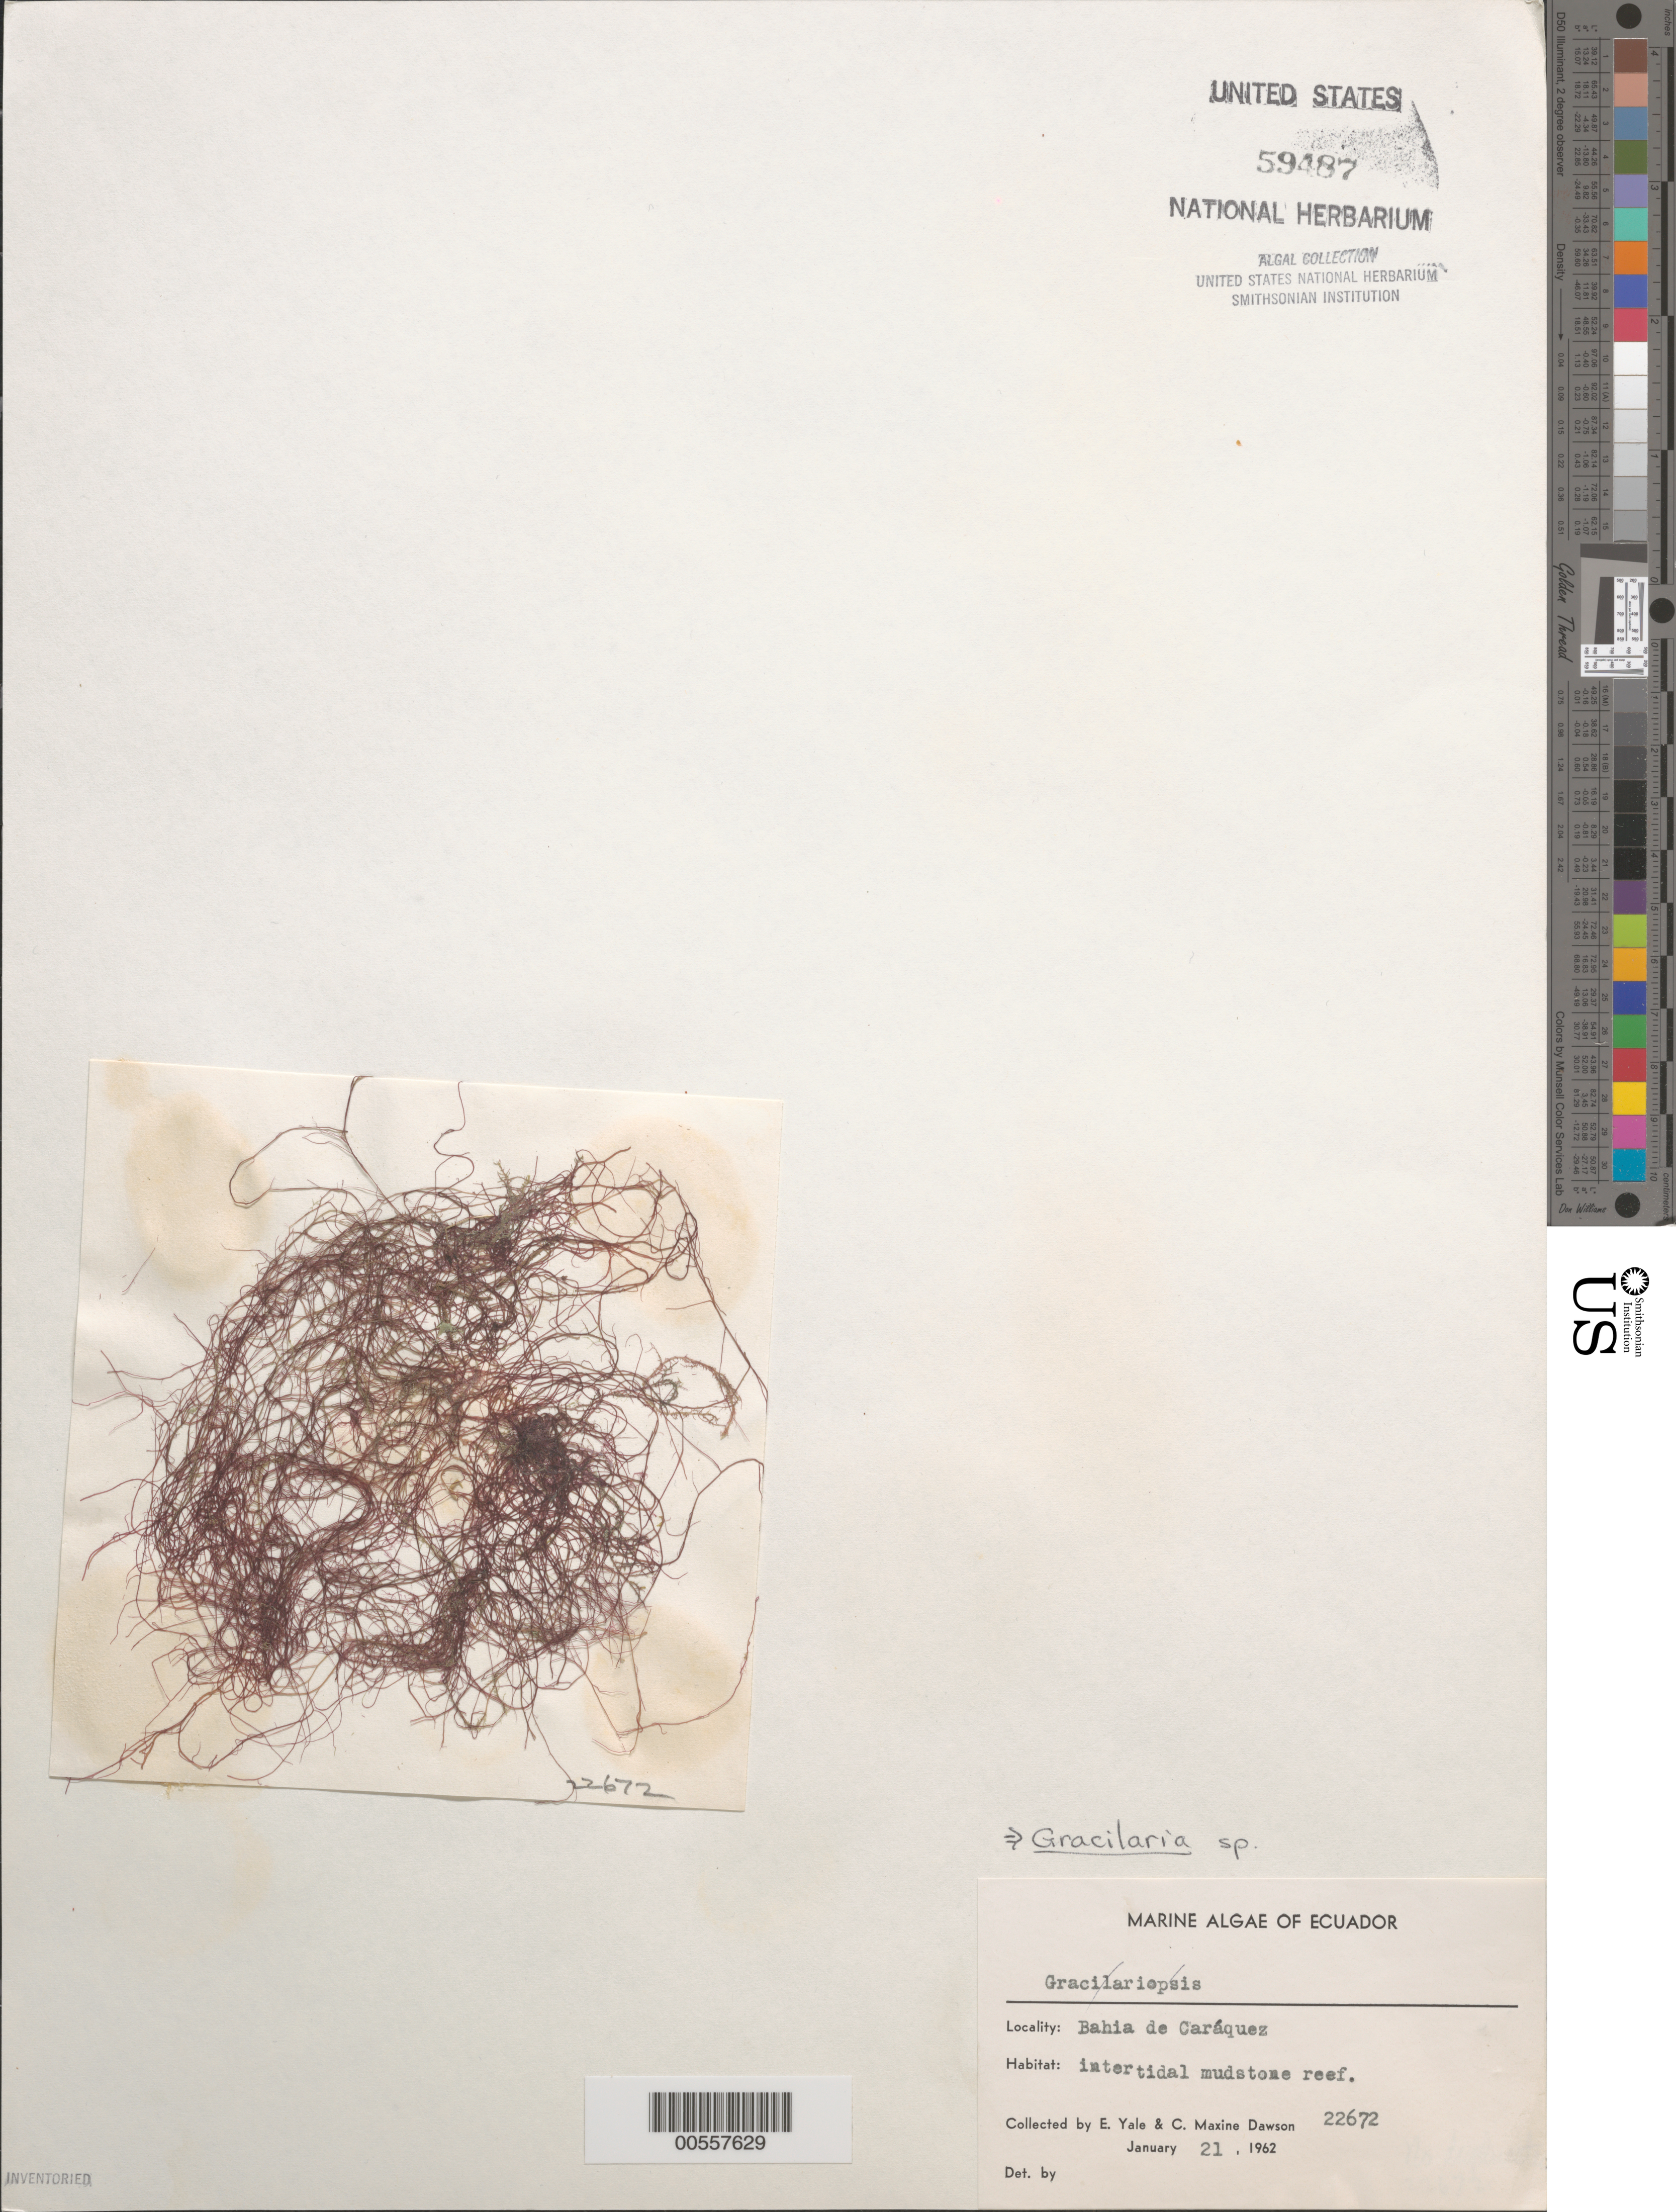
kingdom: Plantae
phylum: Rhodophyta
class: Florideophyceae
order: Gracilariales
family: Gracilariaceae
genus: Gracilaria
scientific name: Gracilaria sp.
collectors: E. Y. Dawson & C. M. Dawson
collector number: EYD 22672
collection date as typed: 21 Jan 1962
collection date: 1962-01-21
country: Ecuador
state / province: Manabí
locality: Bahia de Caraquez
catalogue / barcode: US 59487